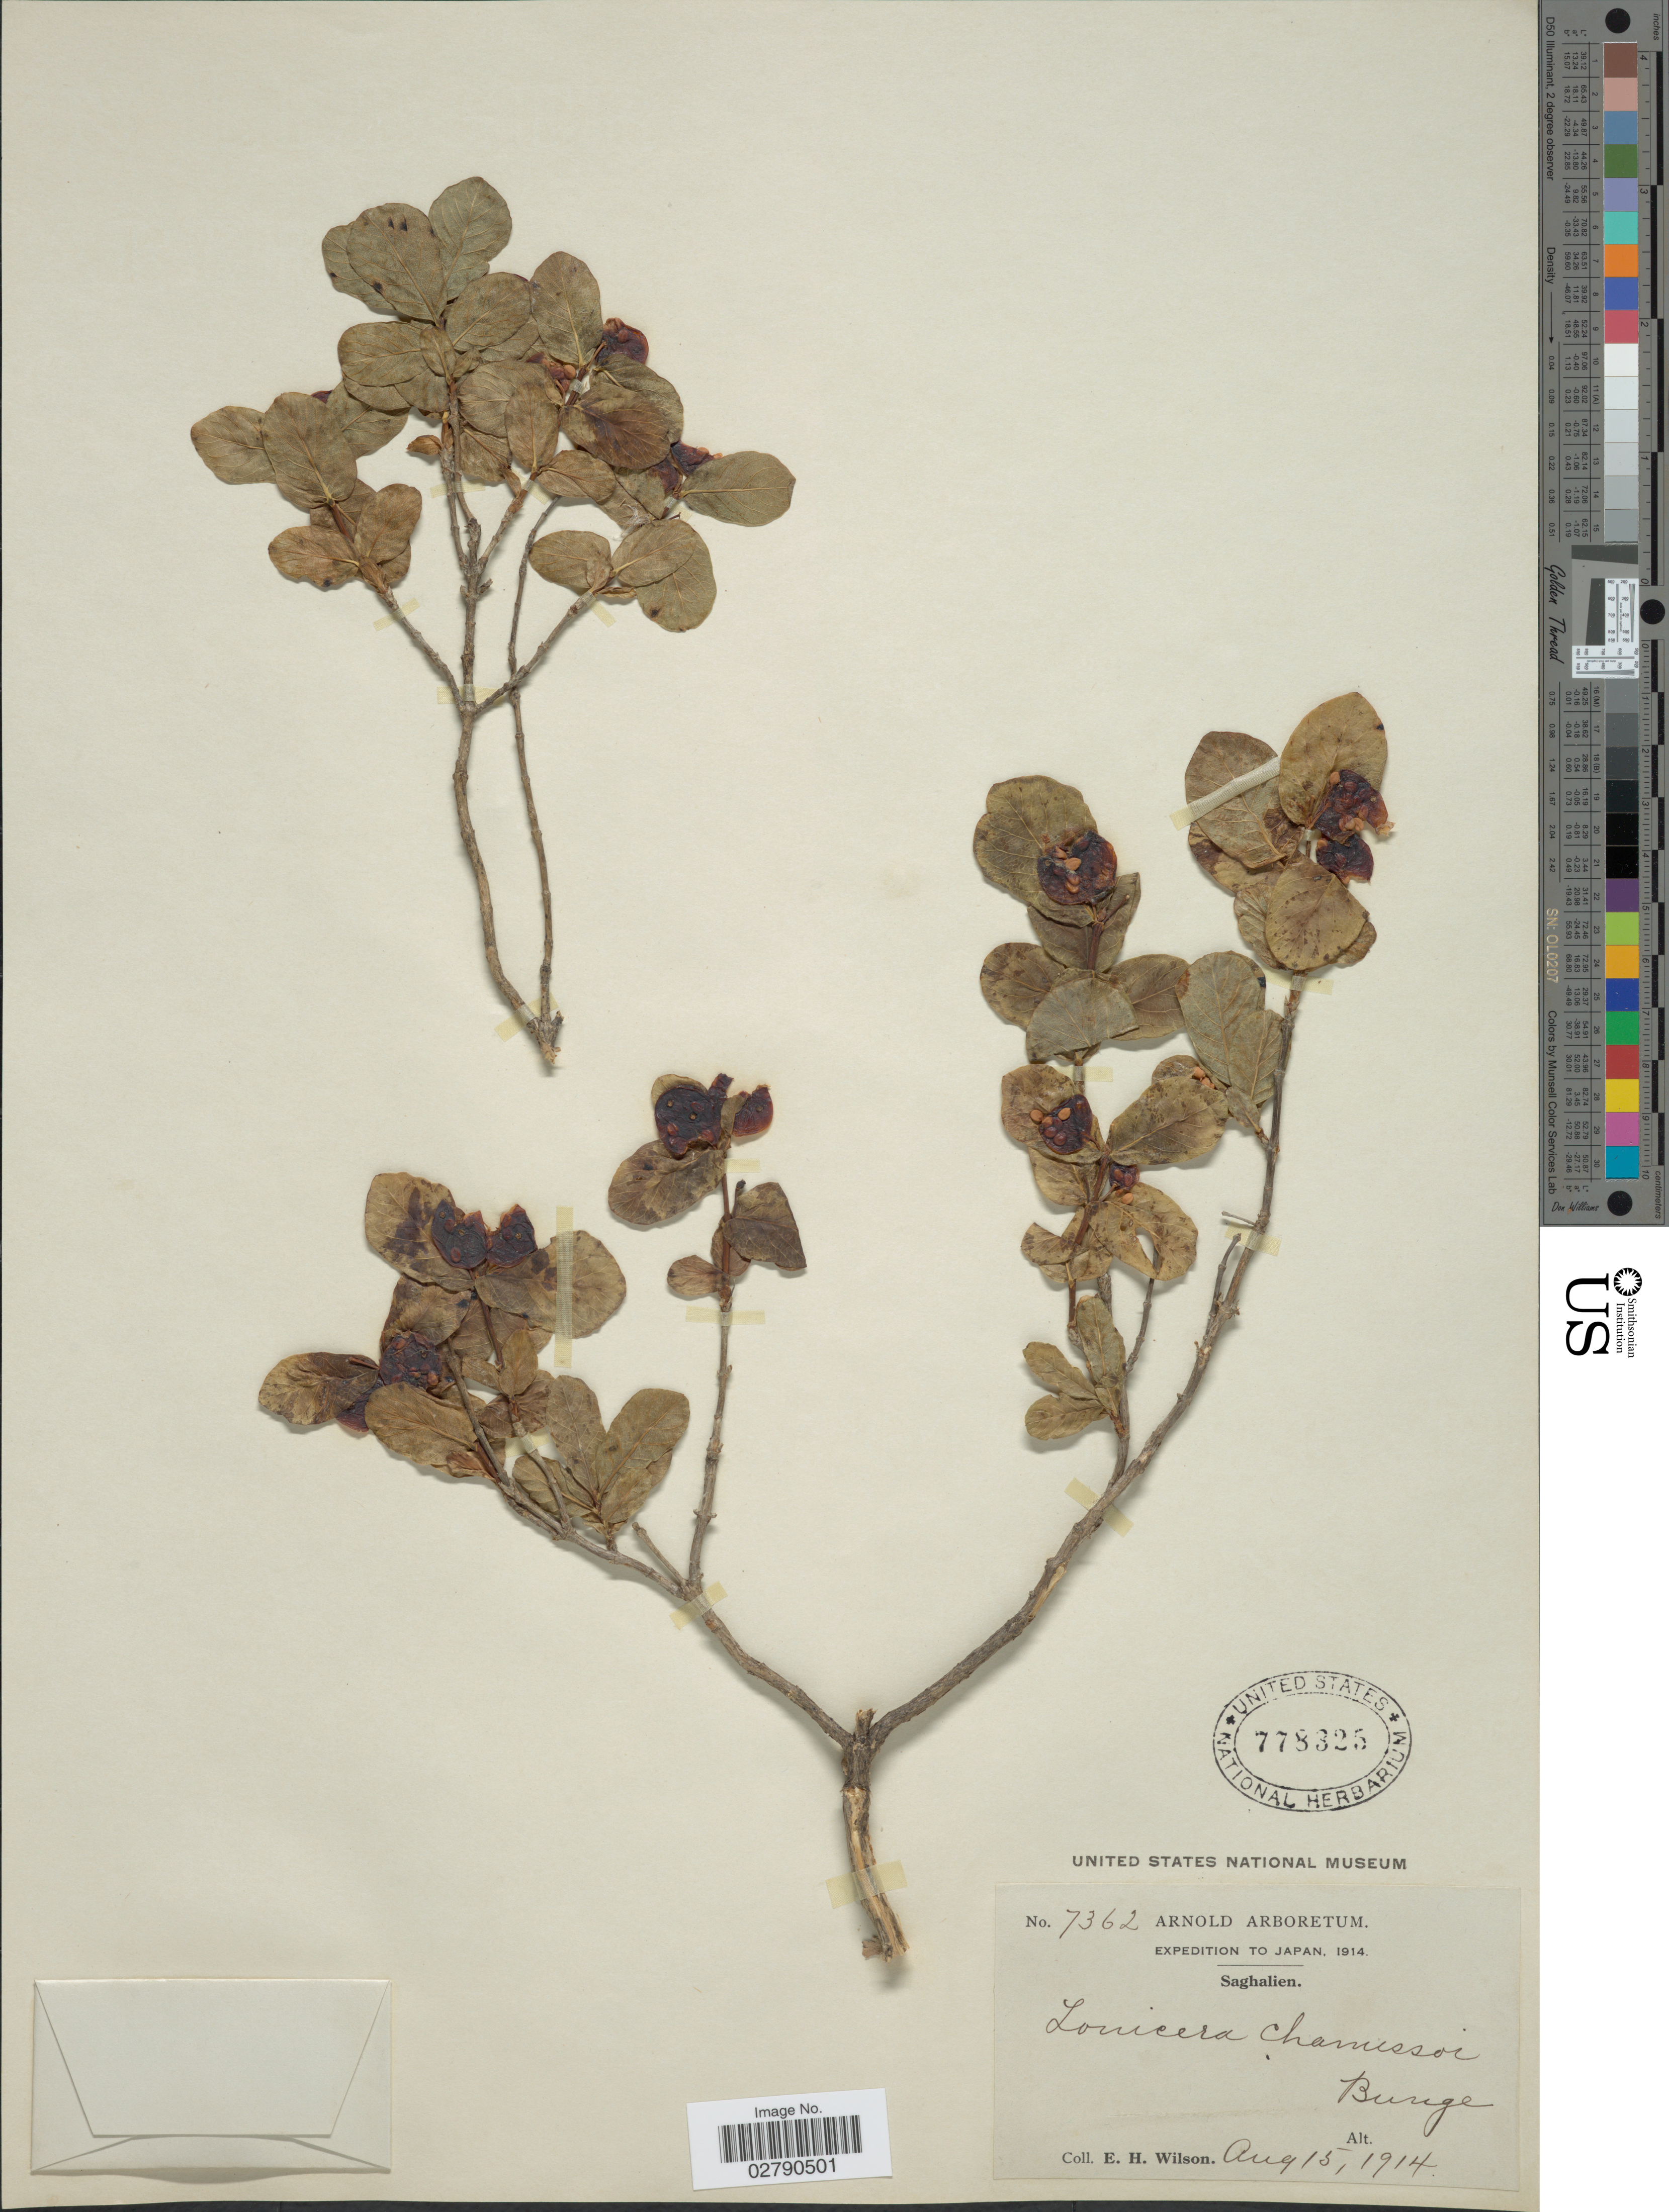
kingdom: Plantae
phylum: Tracheophyta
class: Magnoliopsida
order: Dipsacales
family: Caprifoliaceae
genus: Lonicera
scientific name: Lonicera chamissoi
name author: Bunge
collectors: E. Wilson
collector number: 7362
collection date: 1914-08-15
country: Japan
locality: Saghalien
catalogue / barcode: US 778325